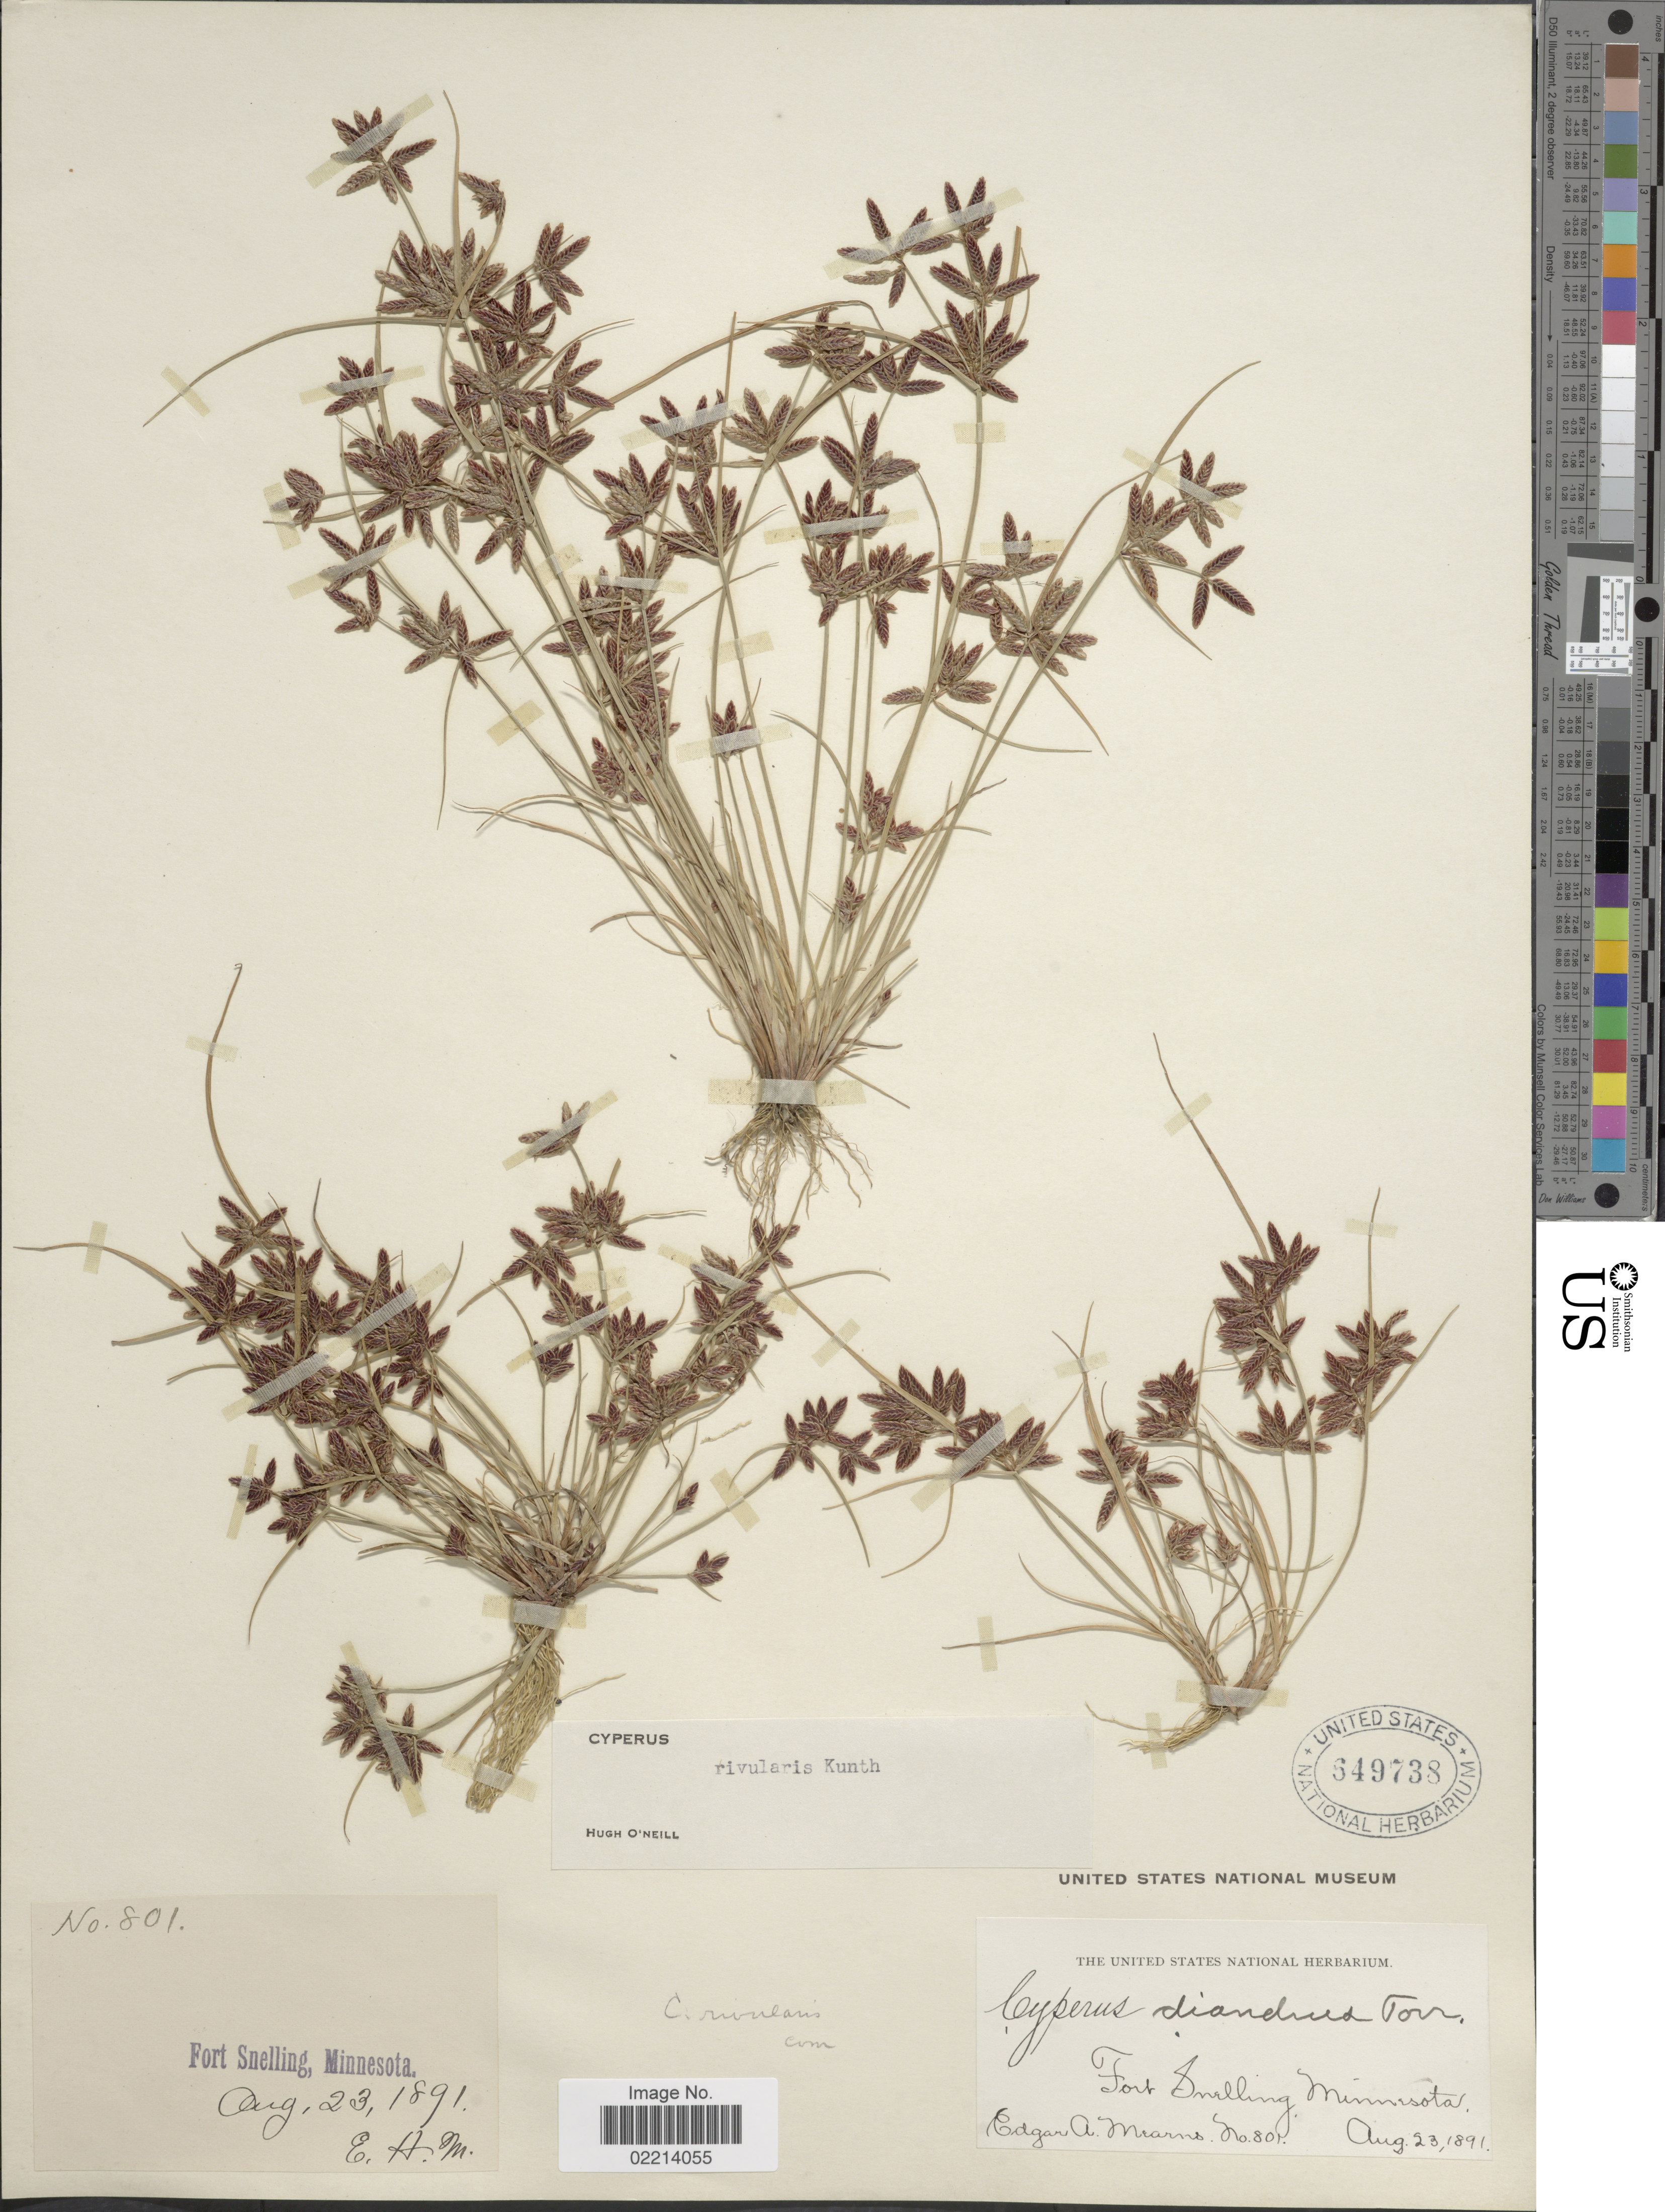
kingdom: Plantae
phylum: Tracheophyta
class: Liliopsida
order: Poales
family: Cyperaceae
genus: Cyperus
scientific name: Cyperus bipartitus Torr.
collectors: E. A. Mearns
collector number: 801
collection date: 1891-08-23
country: United States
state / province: Minnesota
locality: Fort Snelling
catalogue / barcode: US 649738